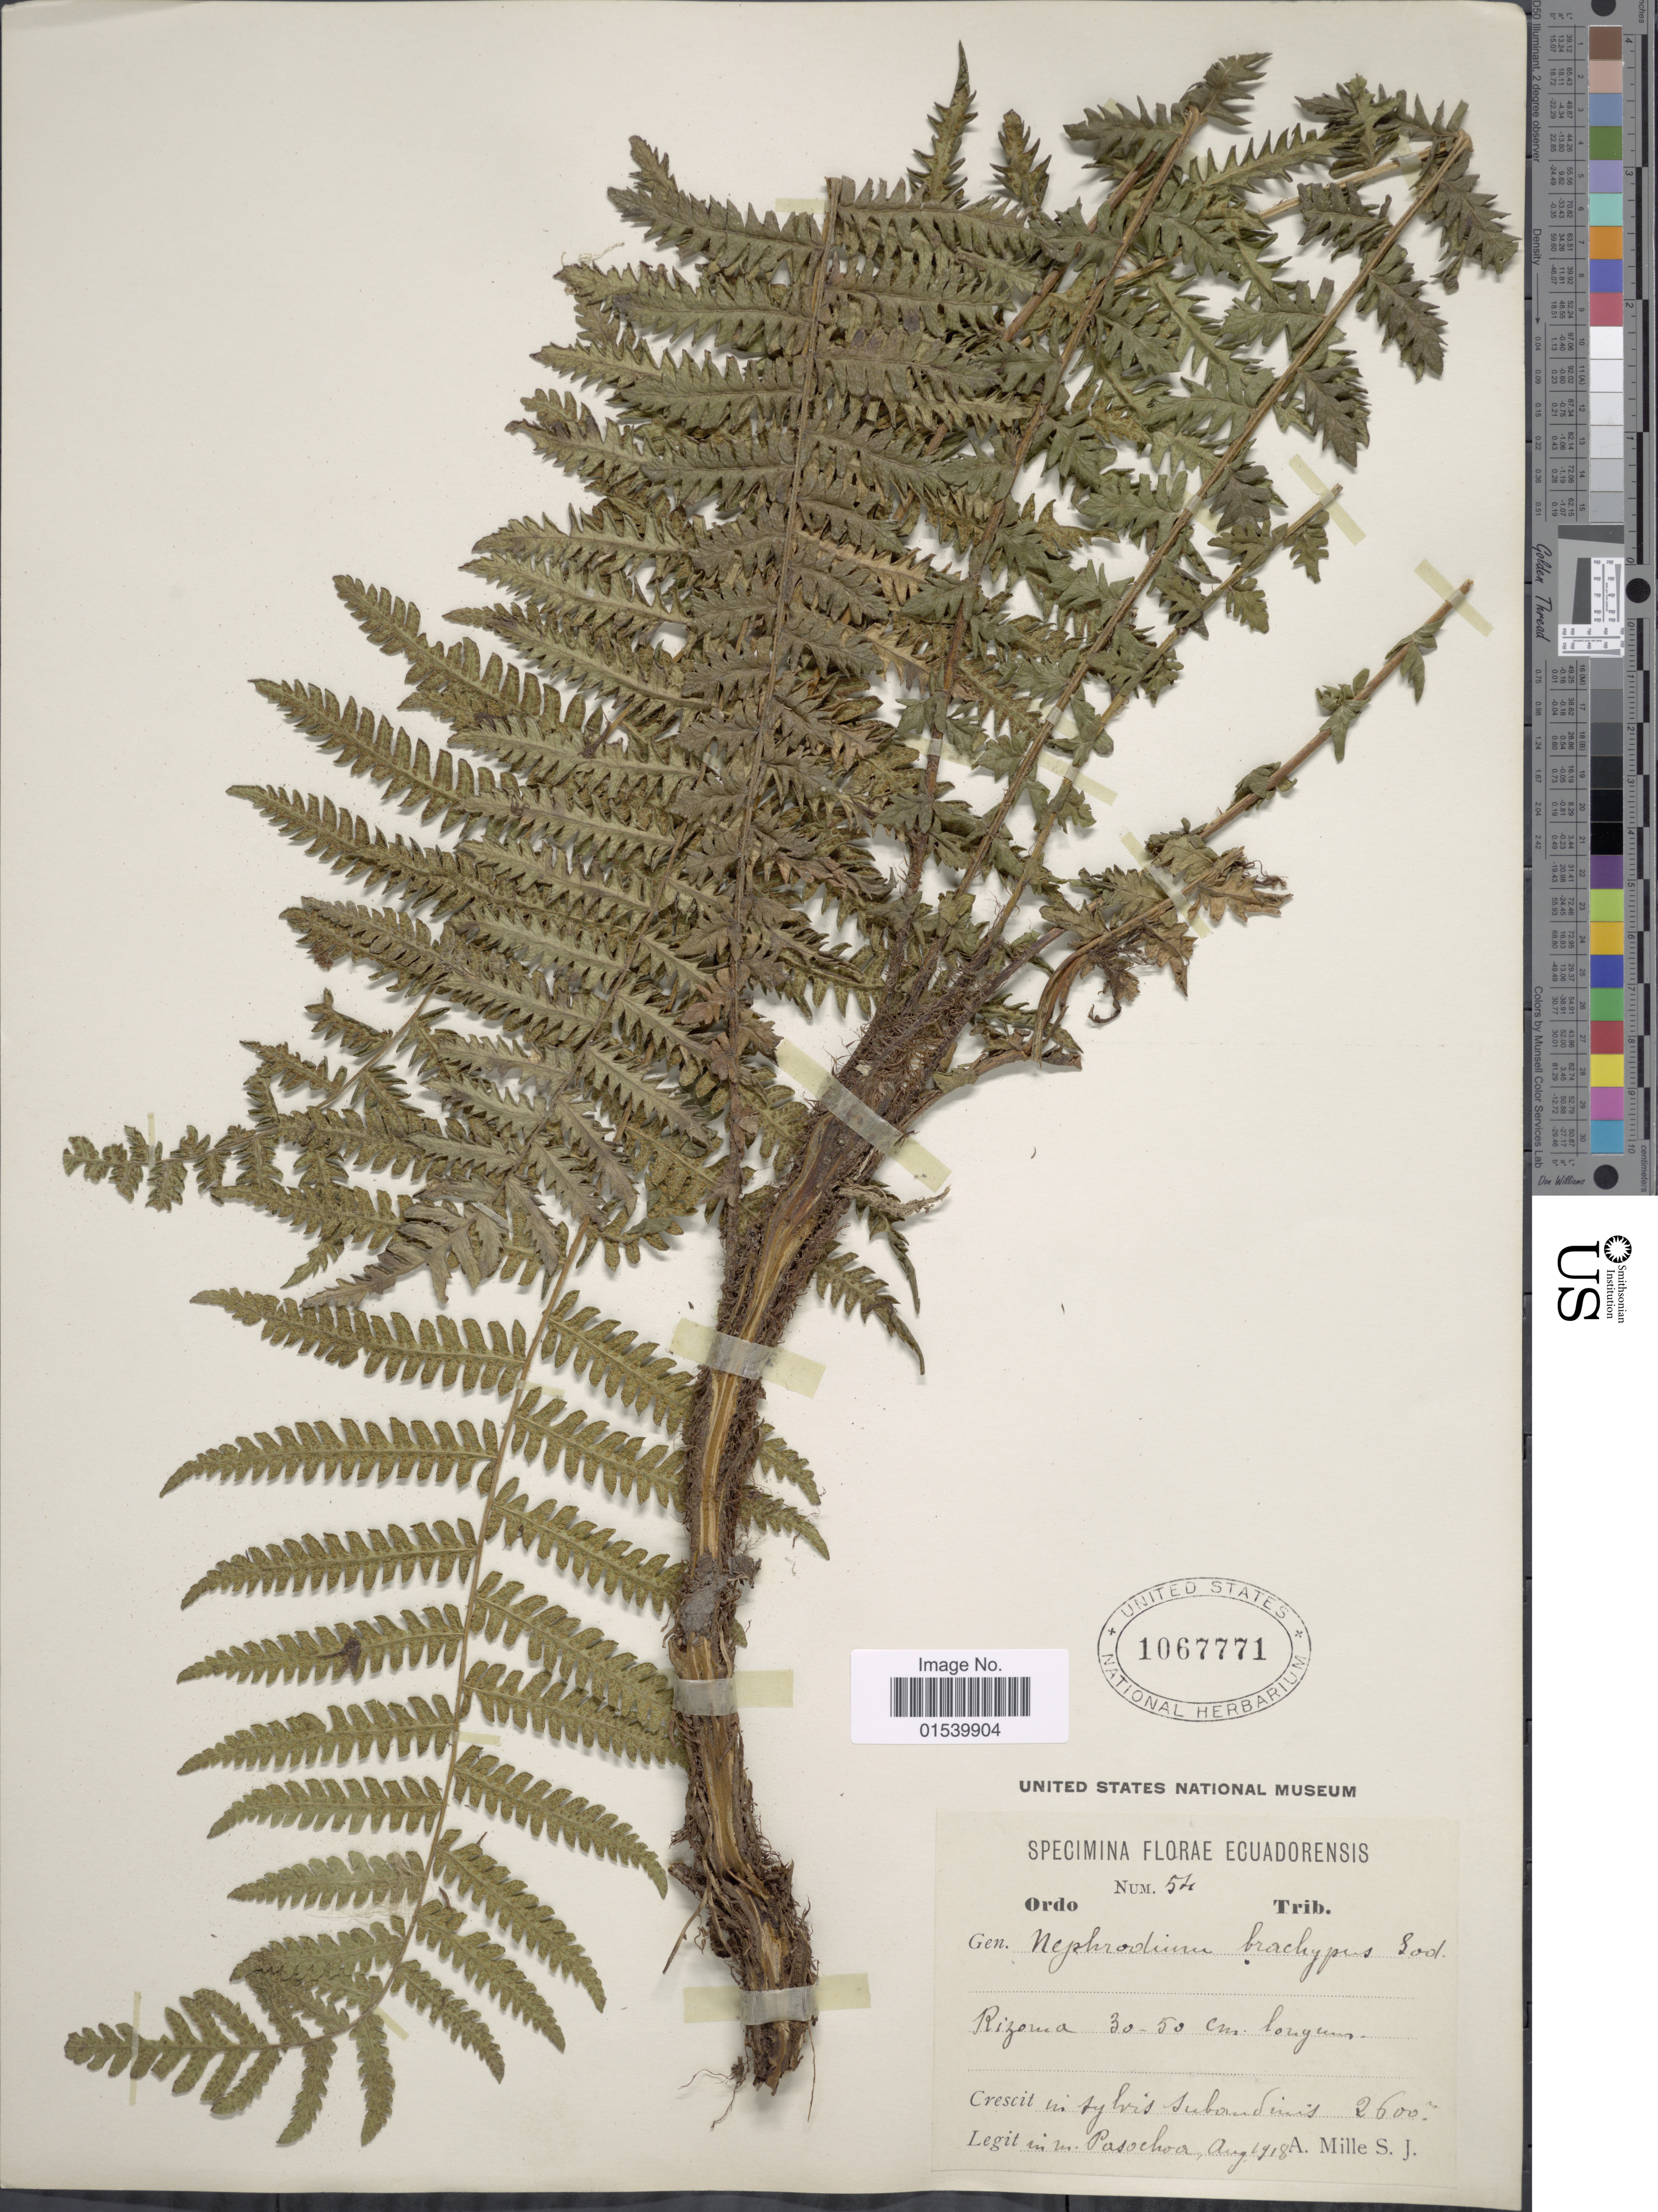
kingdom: Plantae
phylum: Tracheophyta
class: Polypodiopsida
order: Polypodiales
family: Thelypteridaceae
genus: Amauropelta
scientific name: Amauropelta brachypus (Sodiro) comb. nov., ined. 2015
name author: (Sodiro)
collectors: A. Mille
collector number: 54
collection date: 1918-08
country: Ecuador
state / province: Pichincha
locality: In sylvis subandinis in m. Pasochoa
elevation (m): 2600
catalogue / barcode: US 1067771